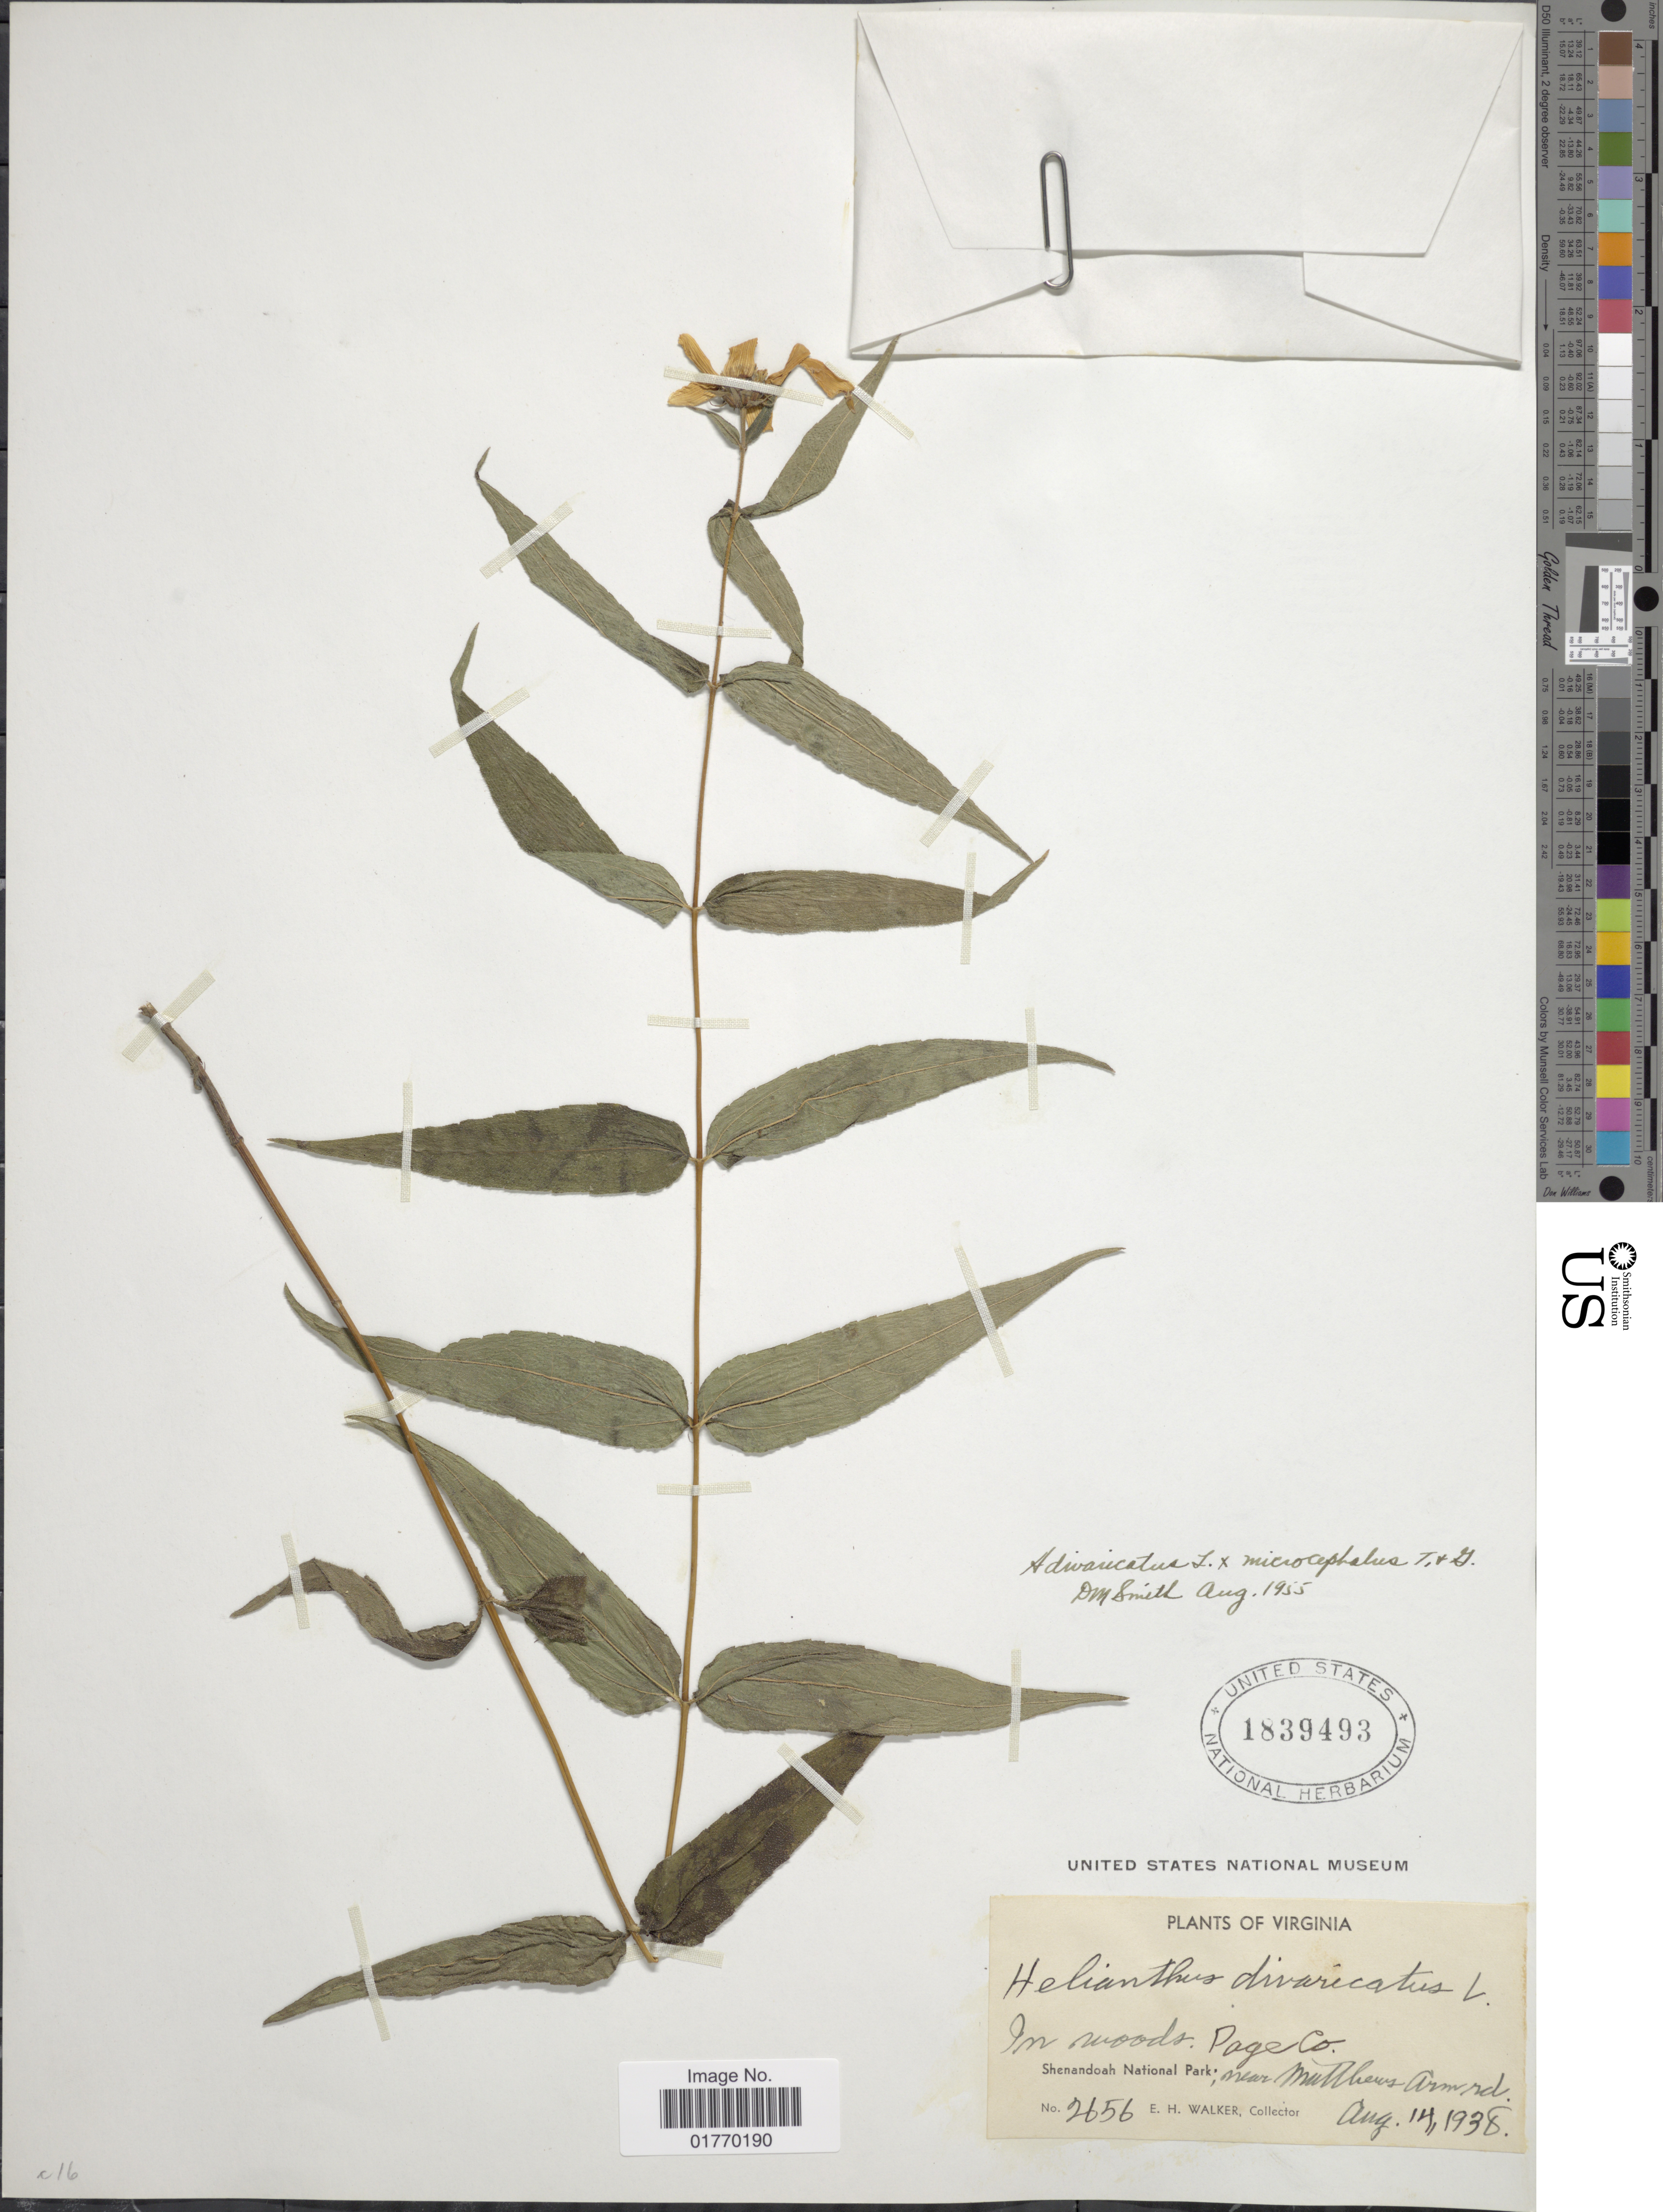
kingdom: Plantae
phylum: Tracheophyta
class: Magnoliopsida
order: Asterales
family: Asteraceae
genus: Helianthus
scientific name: Helianthus divaricatus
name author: L.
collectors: E. H. Walker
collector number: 2656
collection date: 1938-08-14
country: United States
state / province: Virginia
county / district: Page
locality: In woods, Page Co., Shenandoah National Park, near Matthews Arm rd.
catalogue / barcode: US 1839493